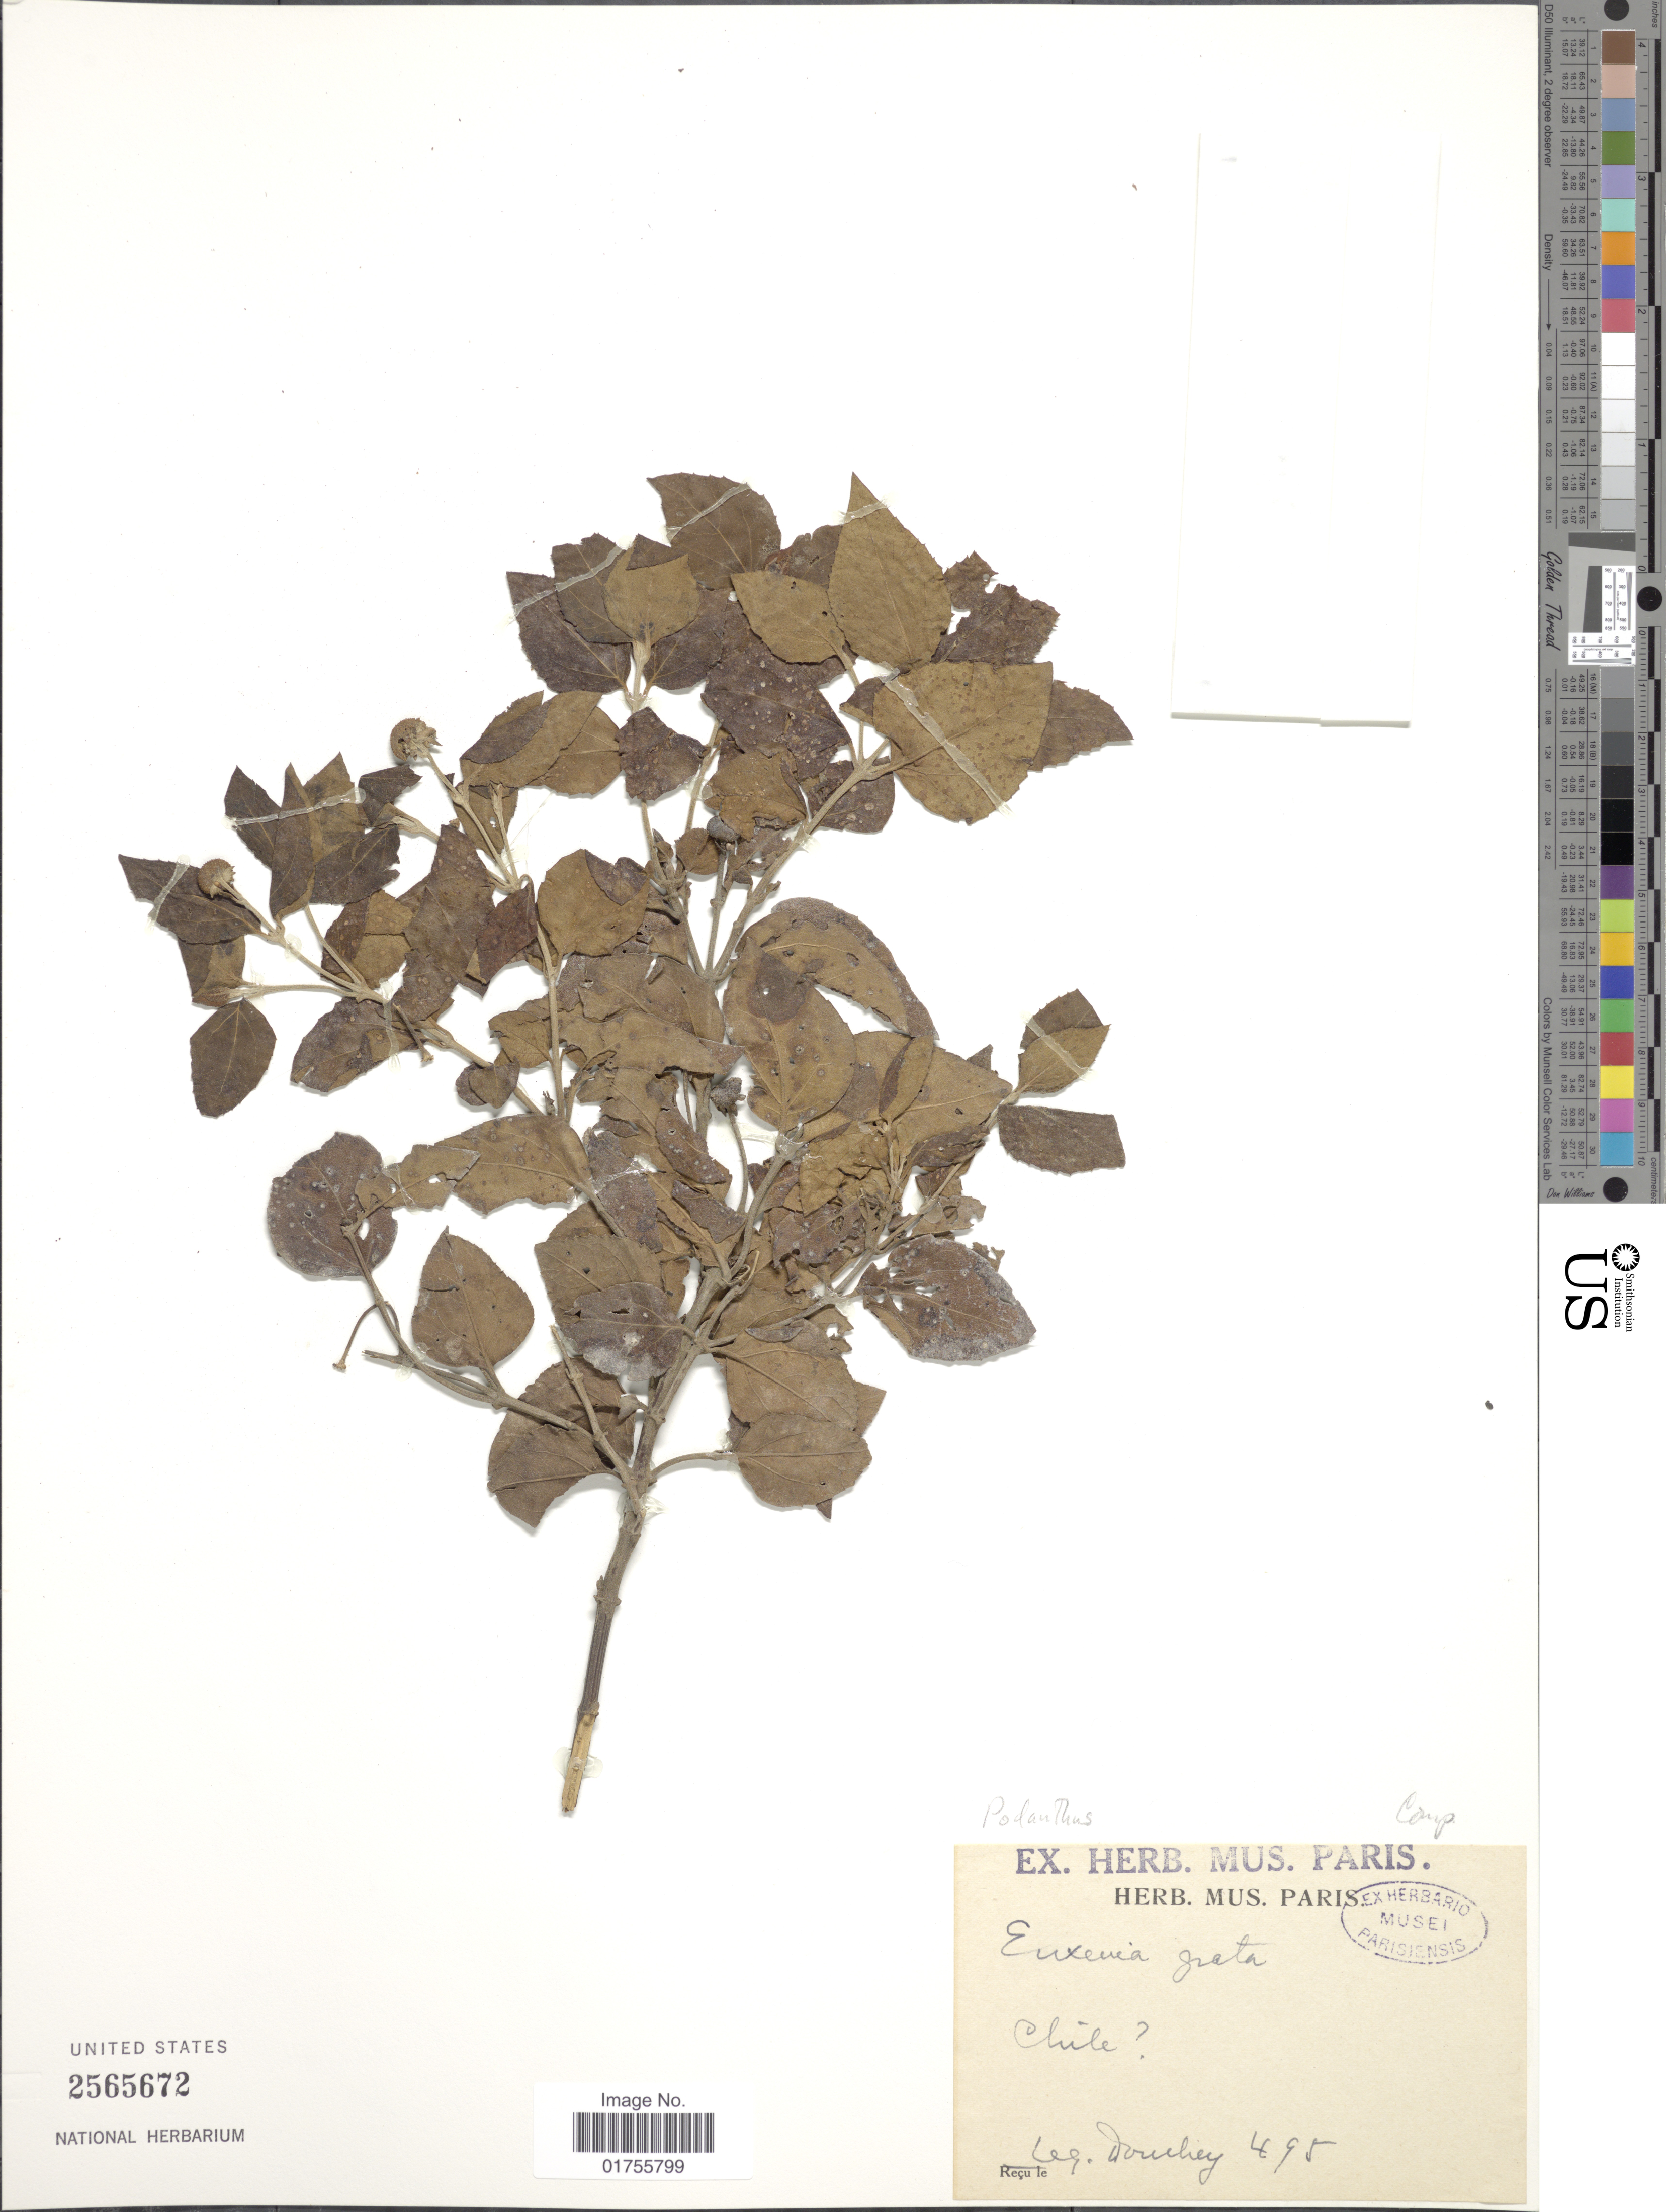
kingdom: Plantae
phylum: Tracheophyta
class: Magnoliopsida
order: Asterales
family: Asteraceae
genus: Podanthus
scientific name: Podanthus sp.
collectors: Dombey, --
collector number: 495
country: Chile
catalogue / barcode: US 2565672